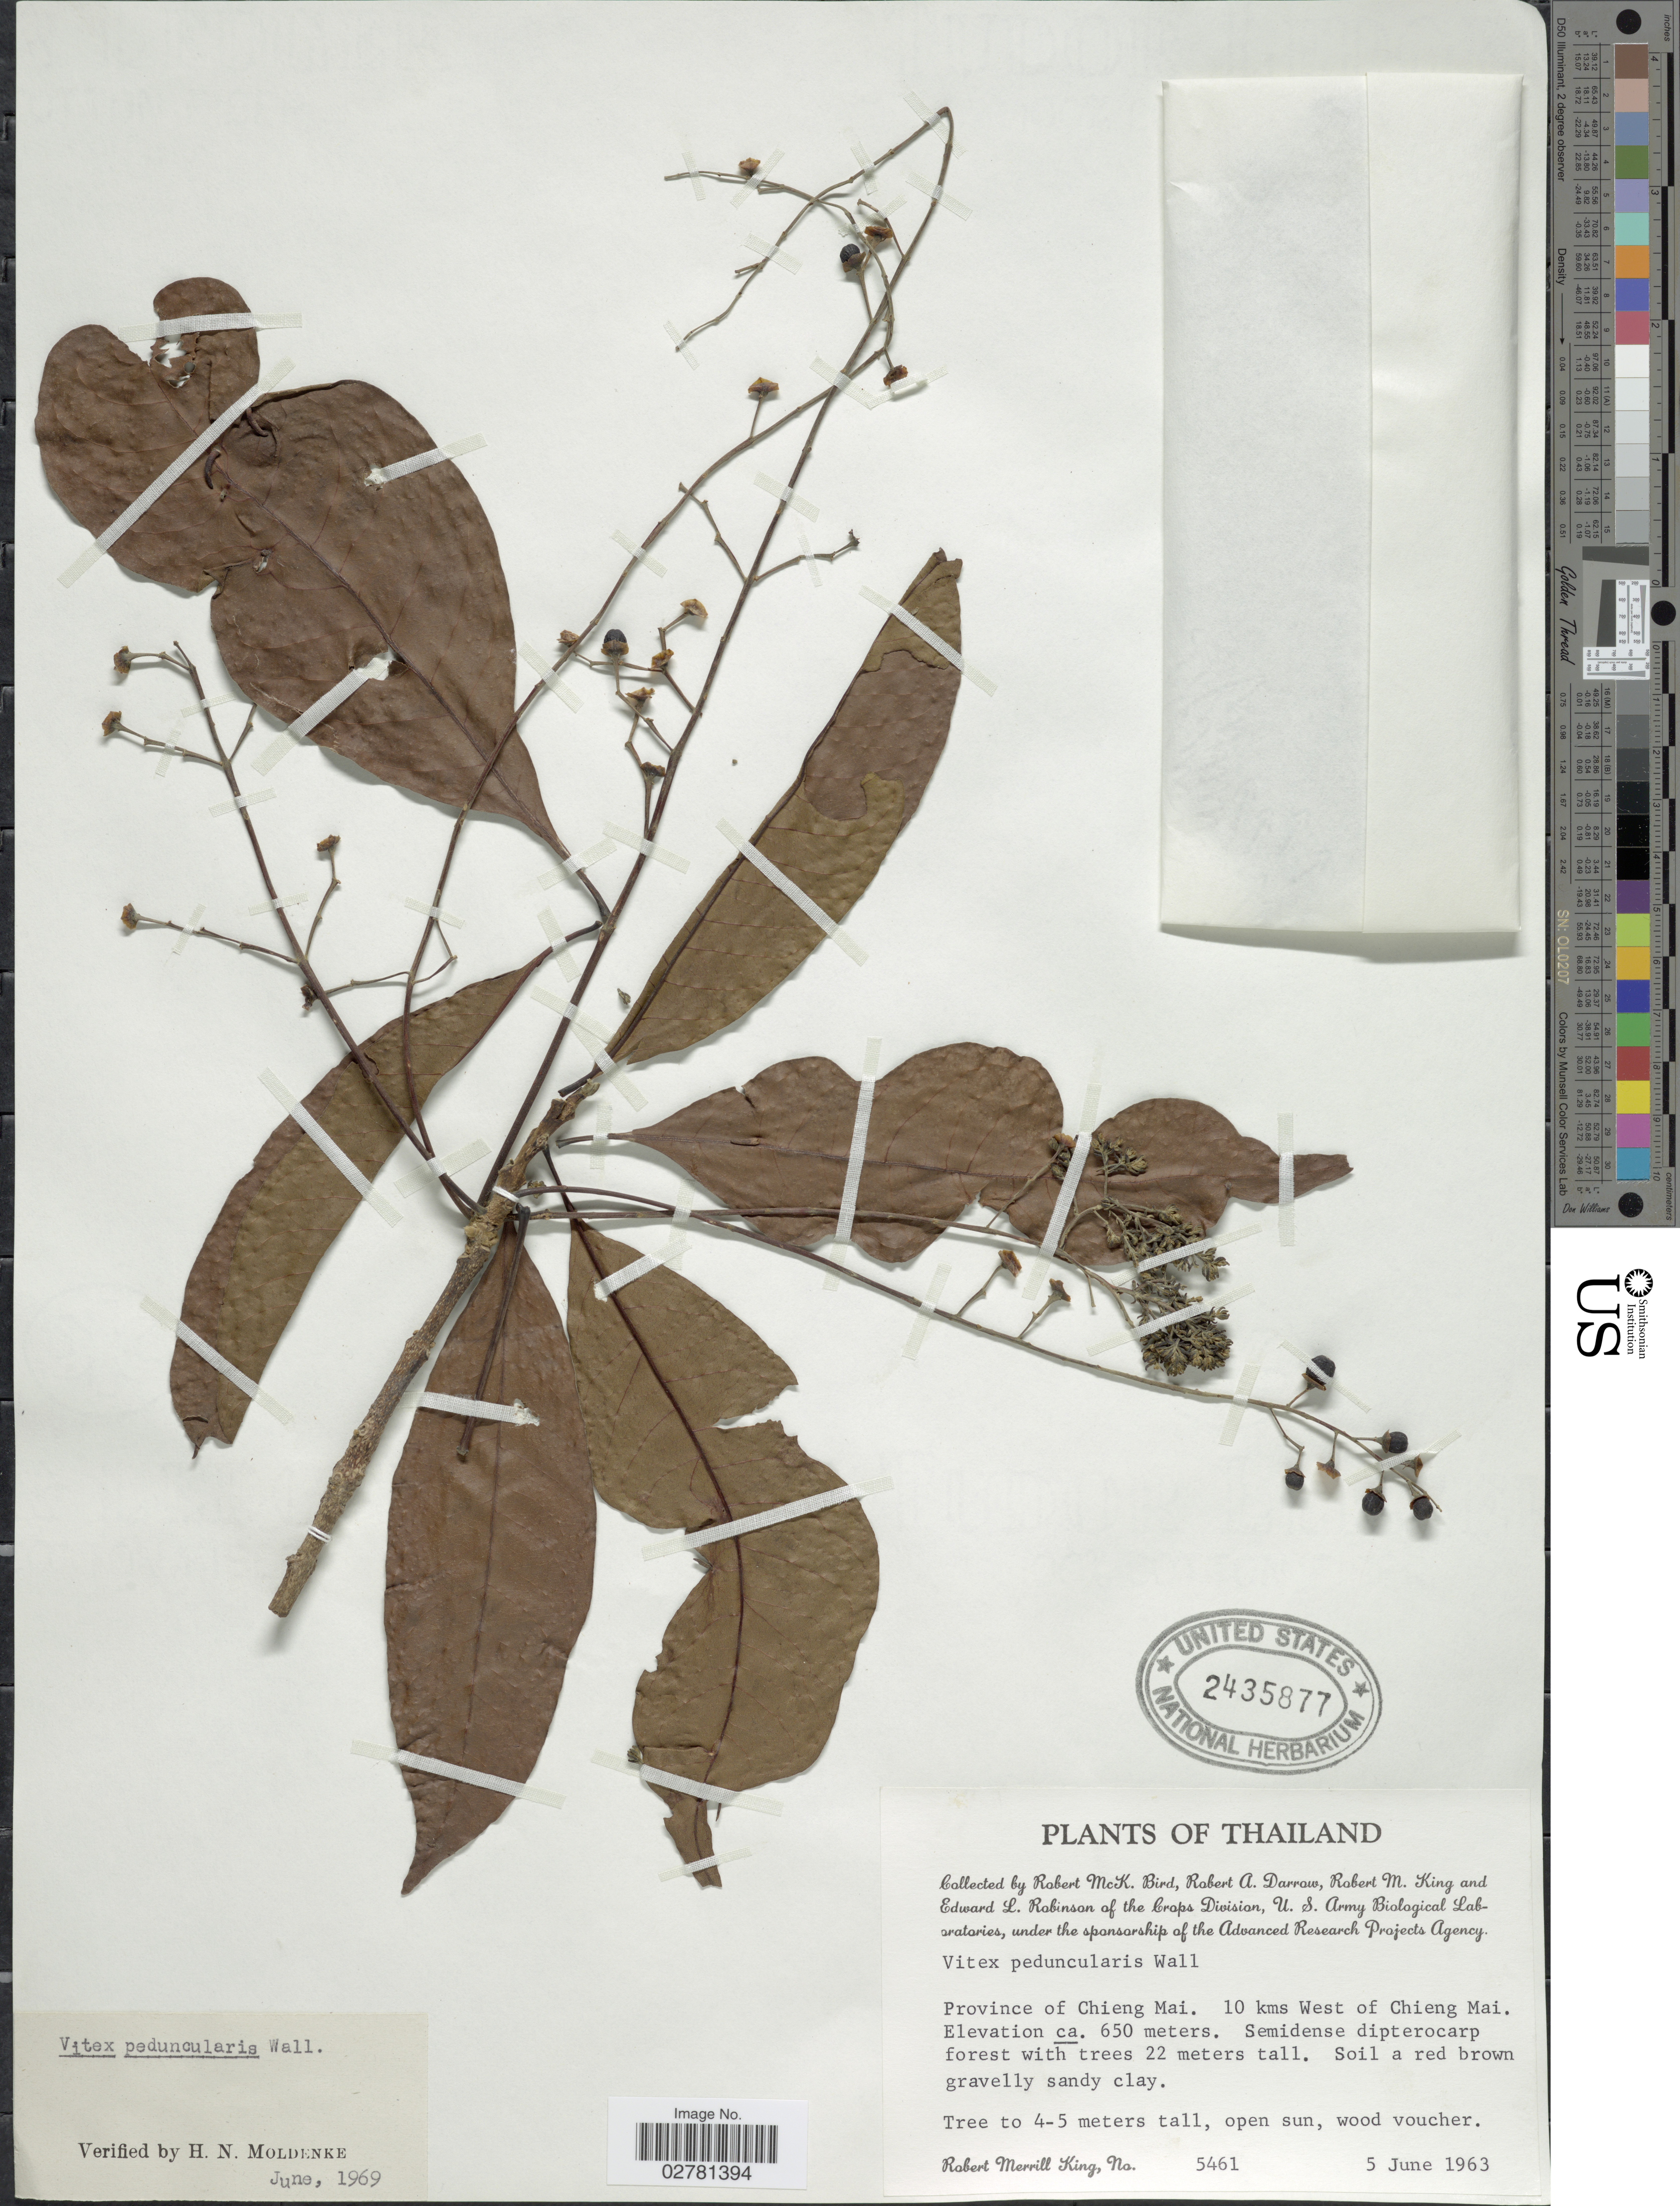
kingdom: Plantae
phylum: Tracheophyta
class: Magnoliopsida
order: Lamiales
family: Lamiaceae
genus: Vitex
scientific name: Vitex peduncularis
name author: Wall.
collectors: R. M. King, R. M. Bird, R. A. Darrow & E. L. Robinson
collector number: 5461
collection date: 1963-06-05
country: Thailand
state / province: Chiang Mai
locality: Province of Chieng Mai. 10 kms West of Chieng Mai.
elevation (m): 650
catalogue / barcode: US 2435877